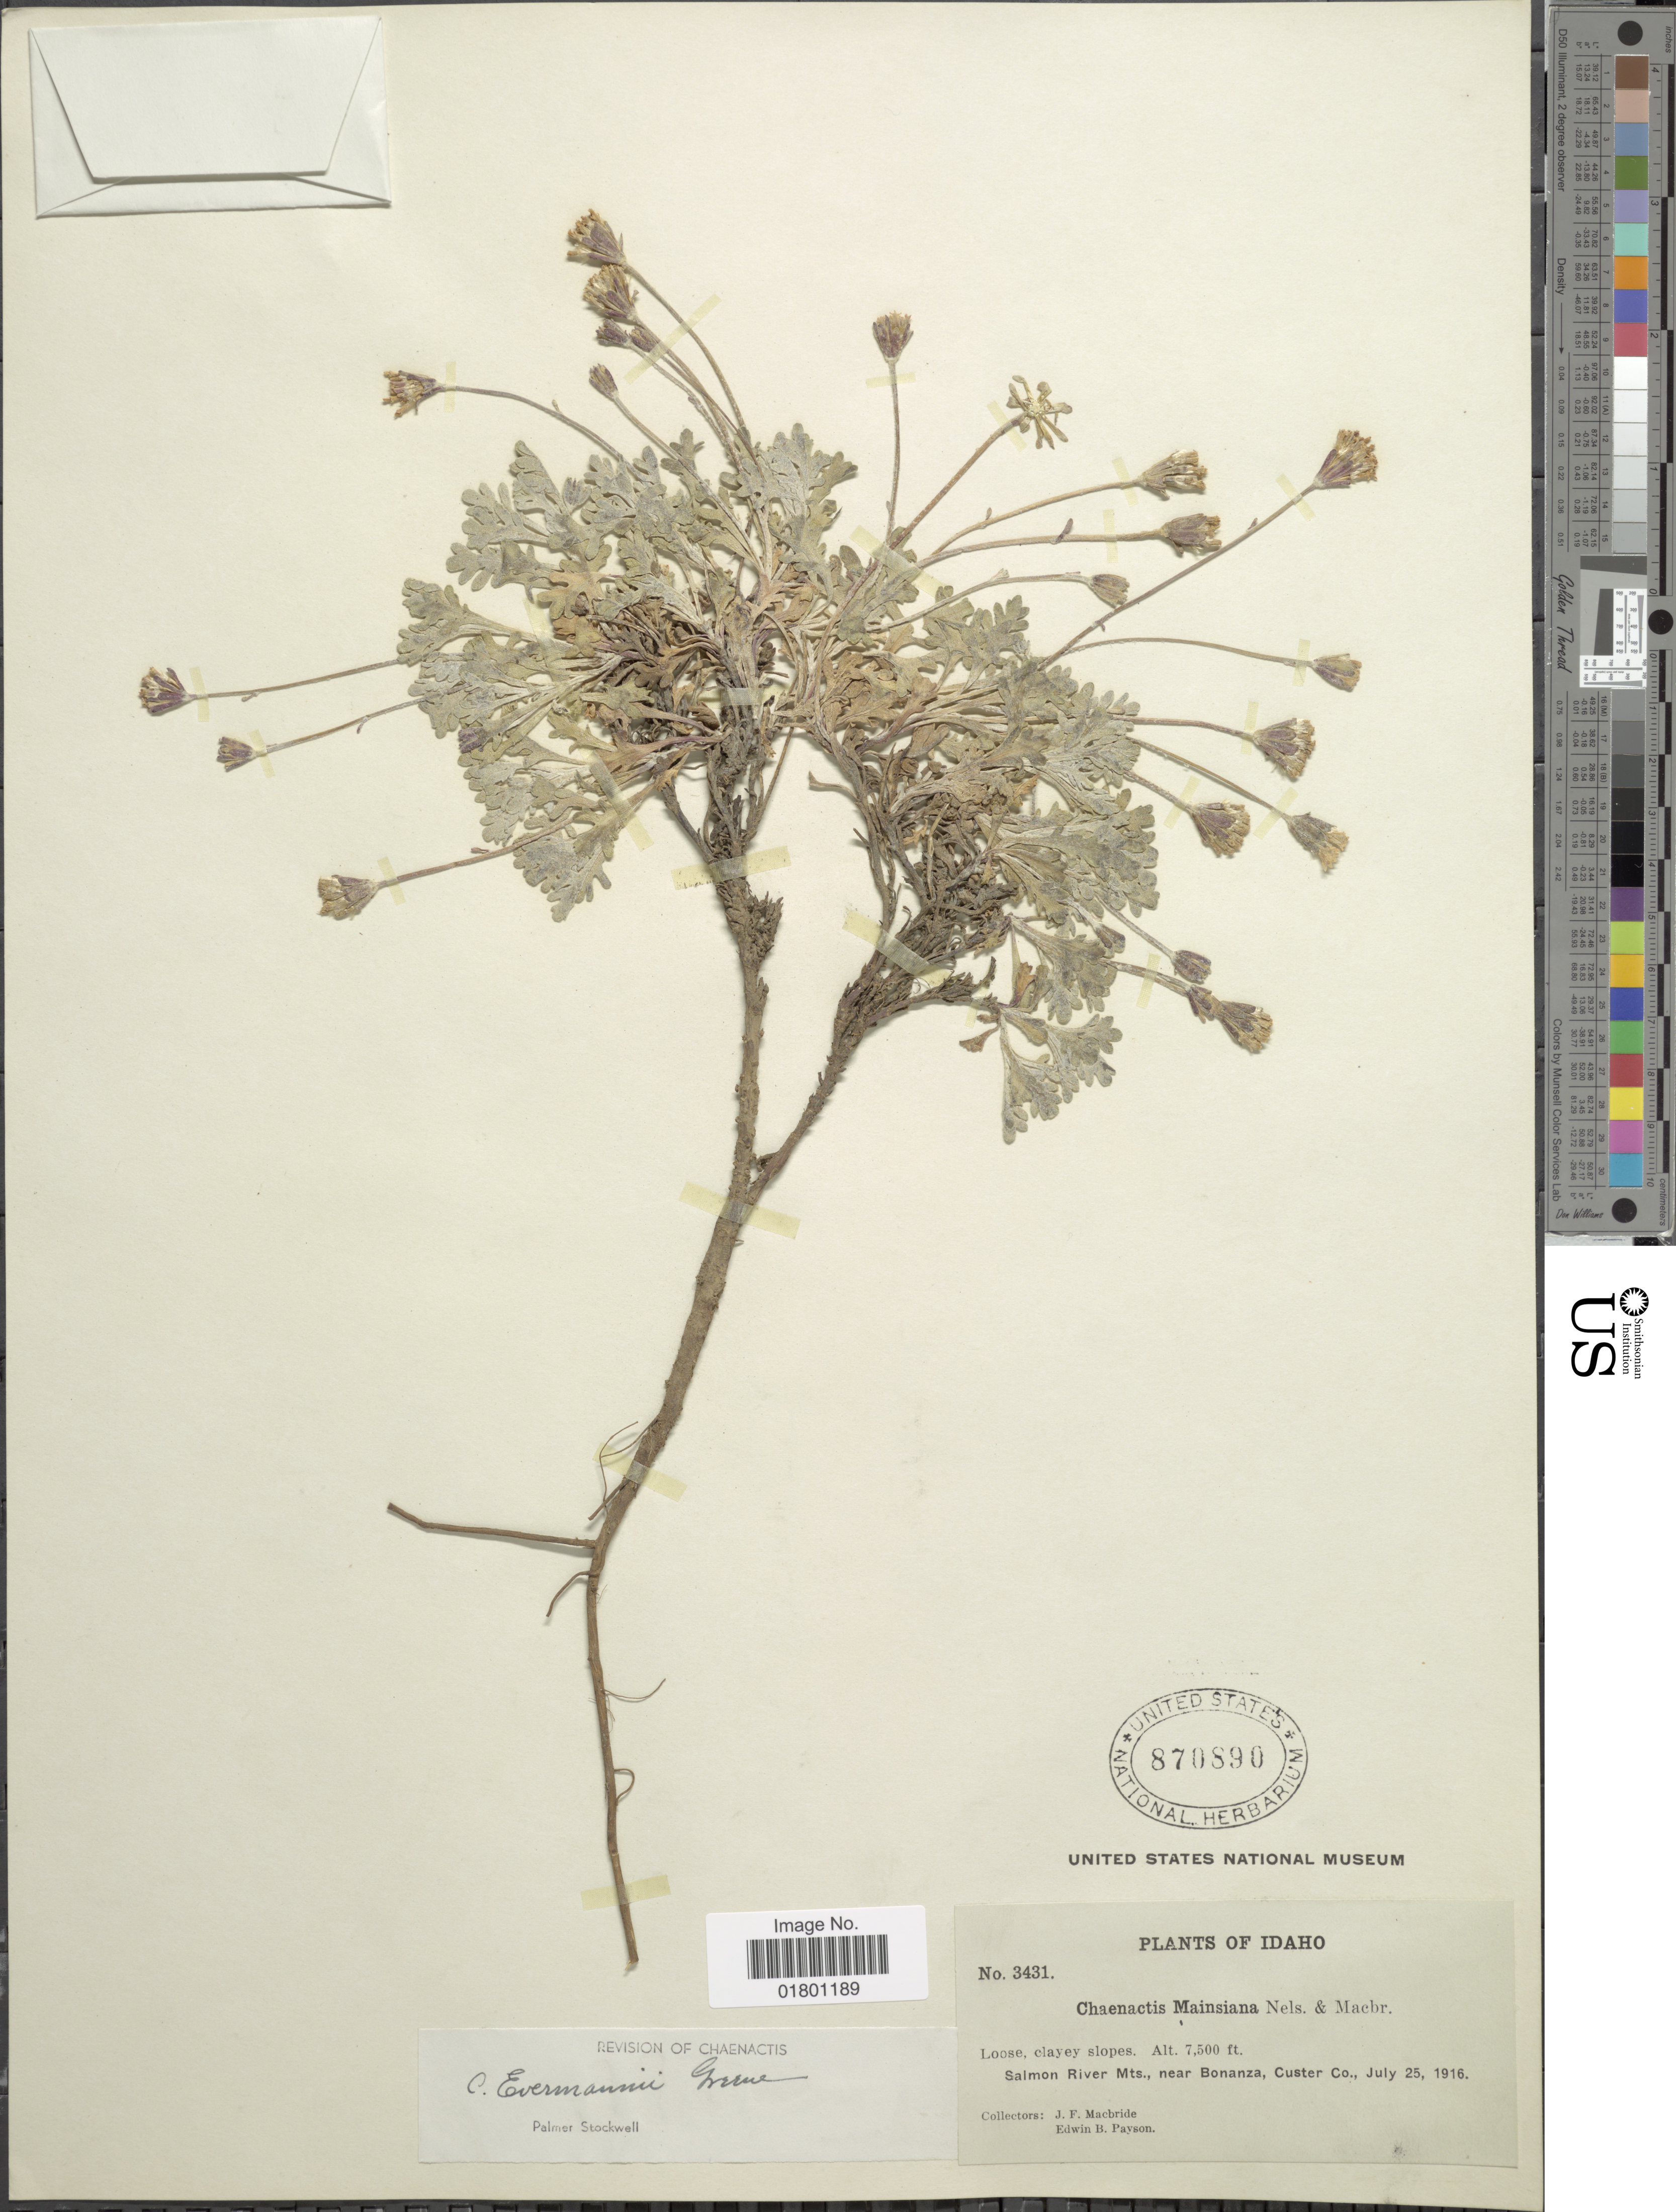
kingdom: Plantae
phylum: Tracheophyta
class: Magnoliopsida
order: Asterales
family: Asteraceae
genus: Chaenactis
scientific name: Chaenactis evermannii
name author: Greene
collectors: J. F. Macbride & E. B. Payson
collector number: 3431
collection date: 1916-07-25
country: United States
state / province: Idaho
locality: Salmon River Mts., near Bonanza, Custer Co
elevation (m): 2286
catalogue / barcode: US 870890